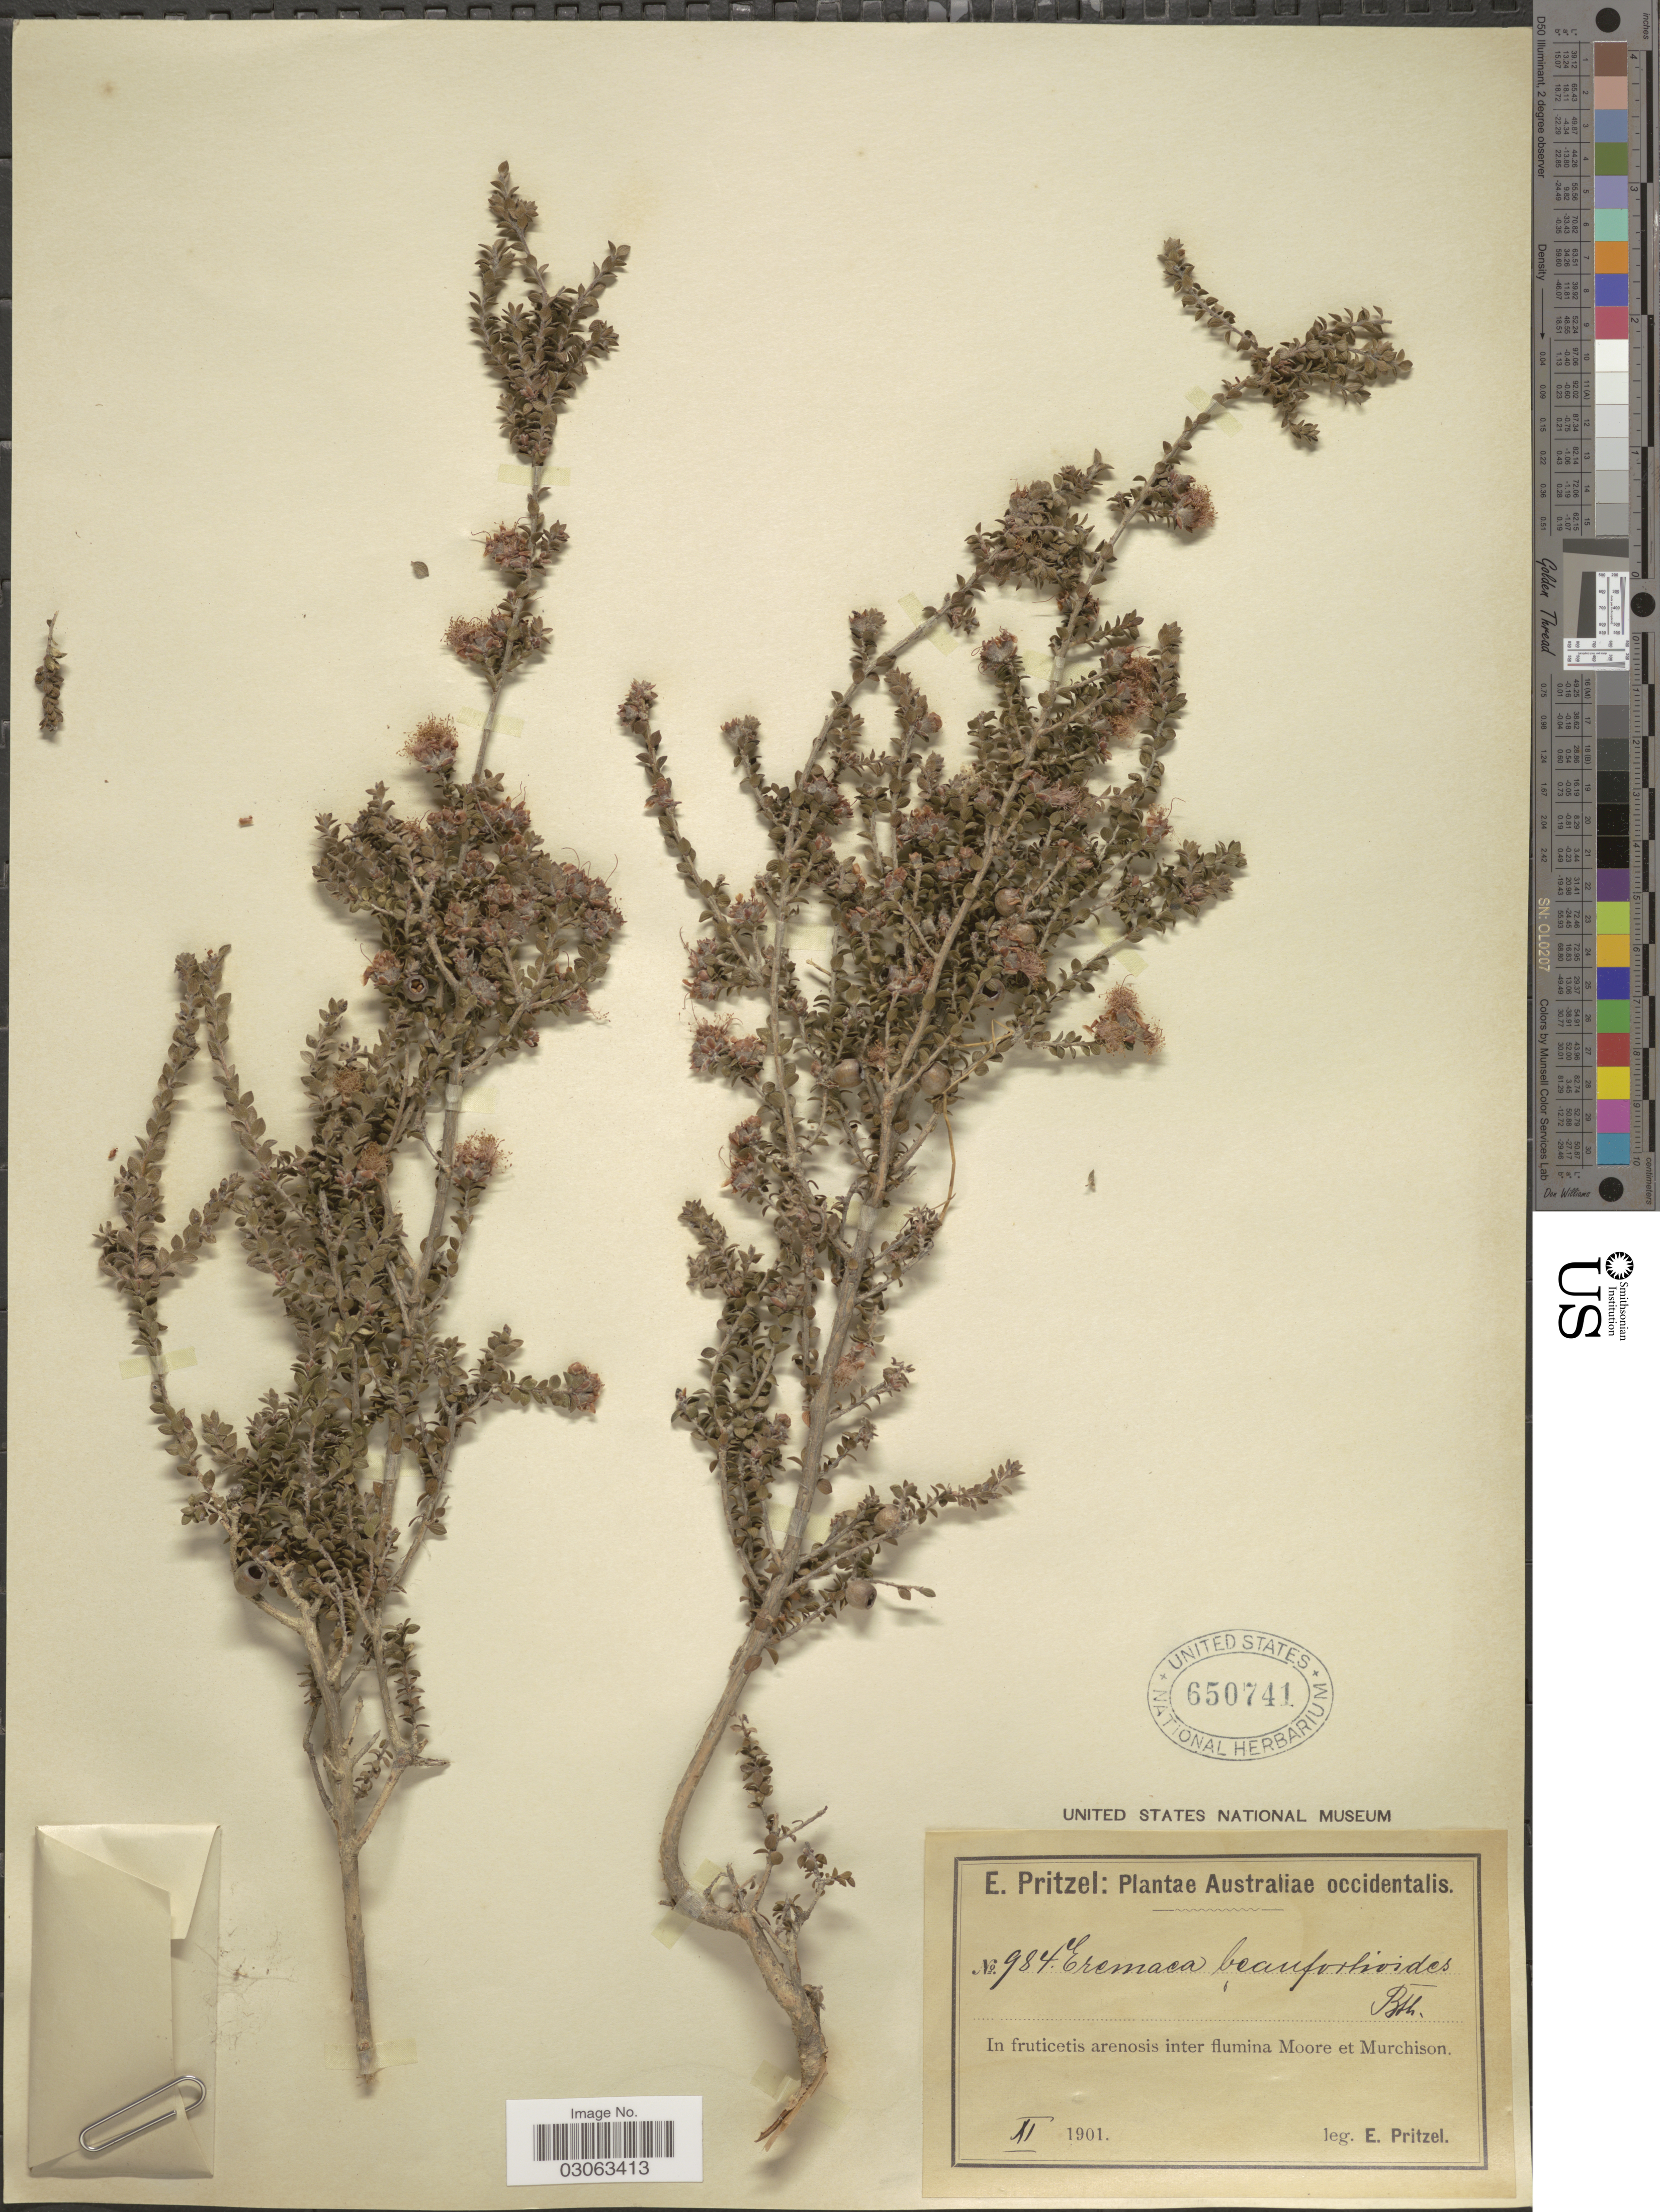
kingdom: Plantae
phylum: Tracheophyta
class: Magnoliopsida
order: Myrtales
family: Myrtaceae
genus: Eremaea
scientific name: Eremaea beaufortioides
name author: Benth.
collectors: E. G. Pritzel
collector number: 984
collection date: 1901-11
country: Australia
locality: Australiae occidentalis. Inter flumina Moore et Murchison.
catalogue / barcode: US 650741